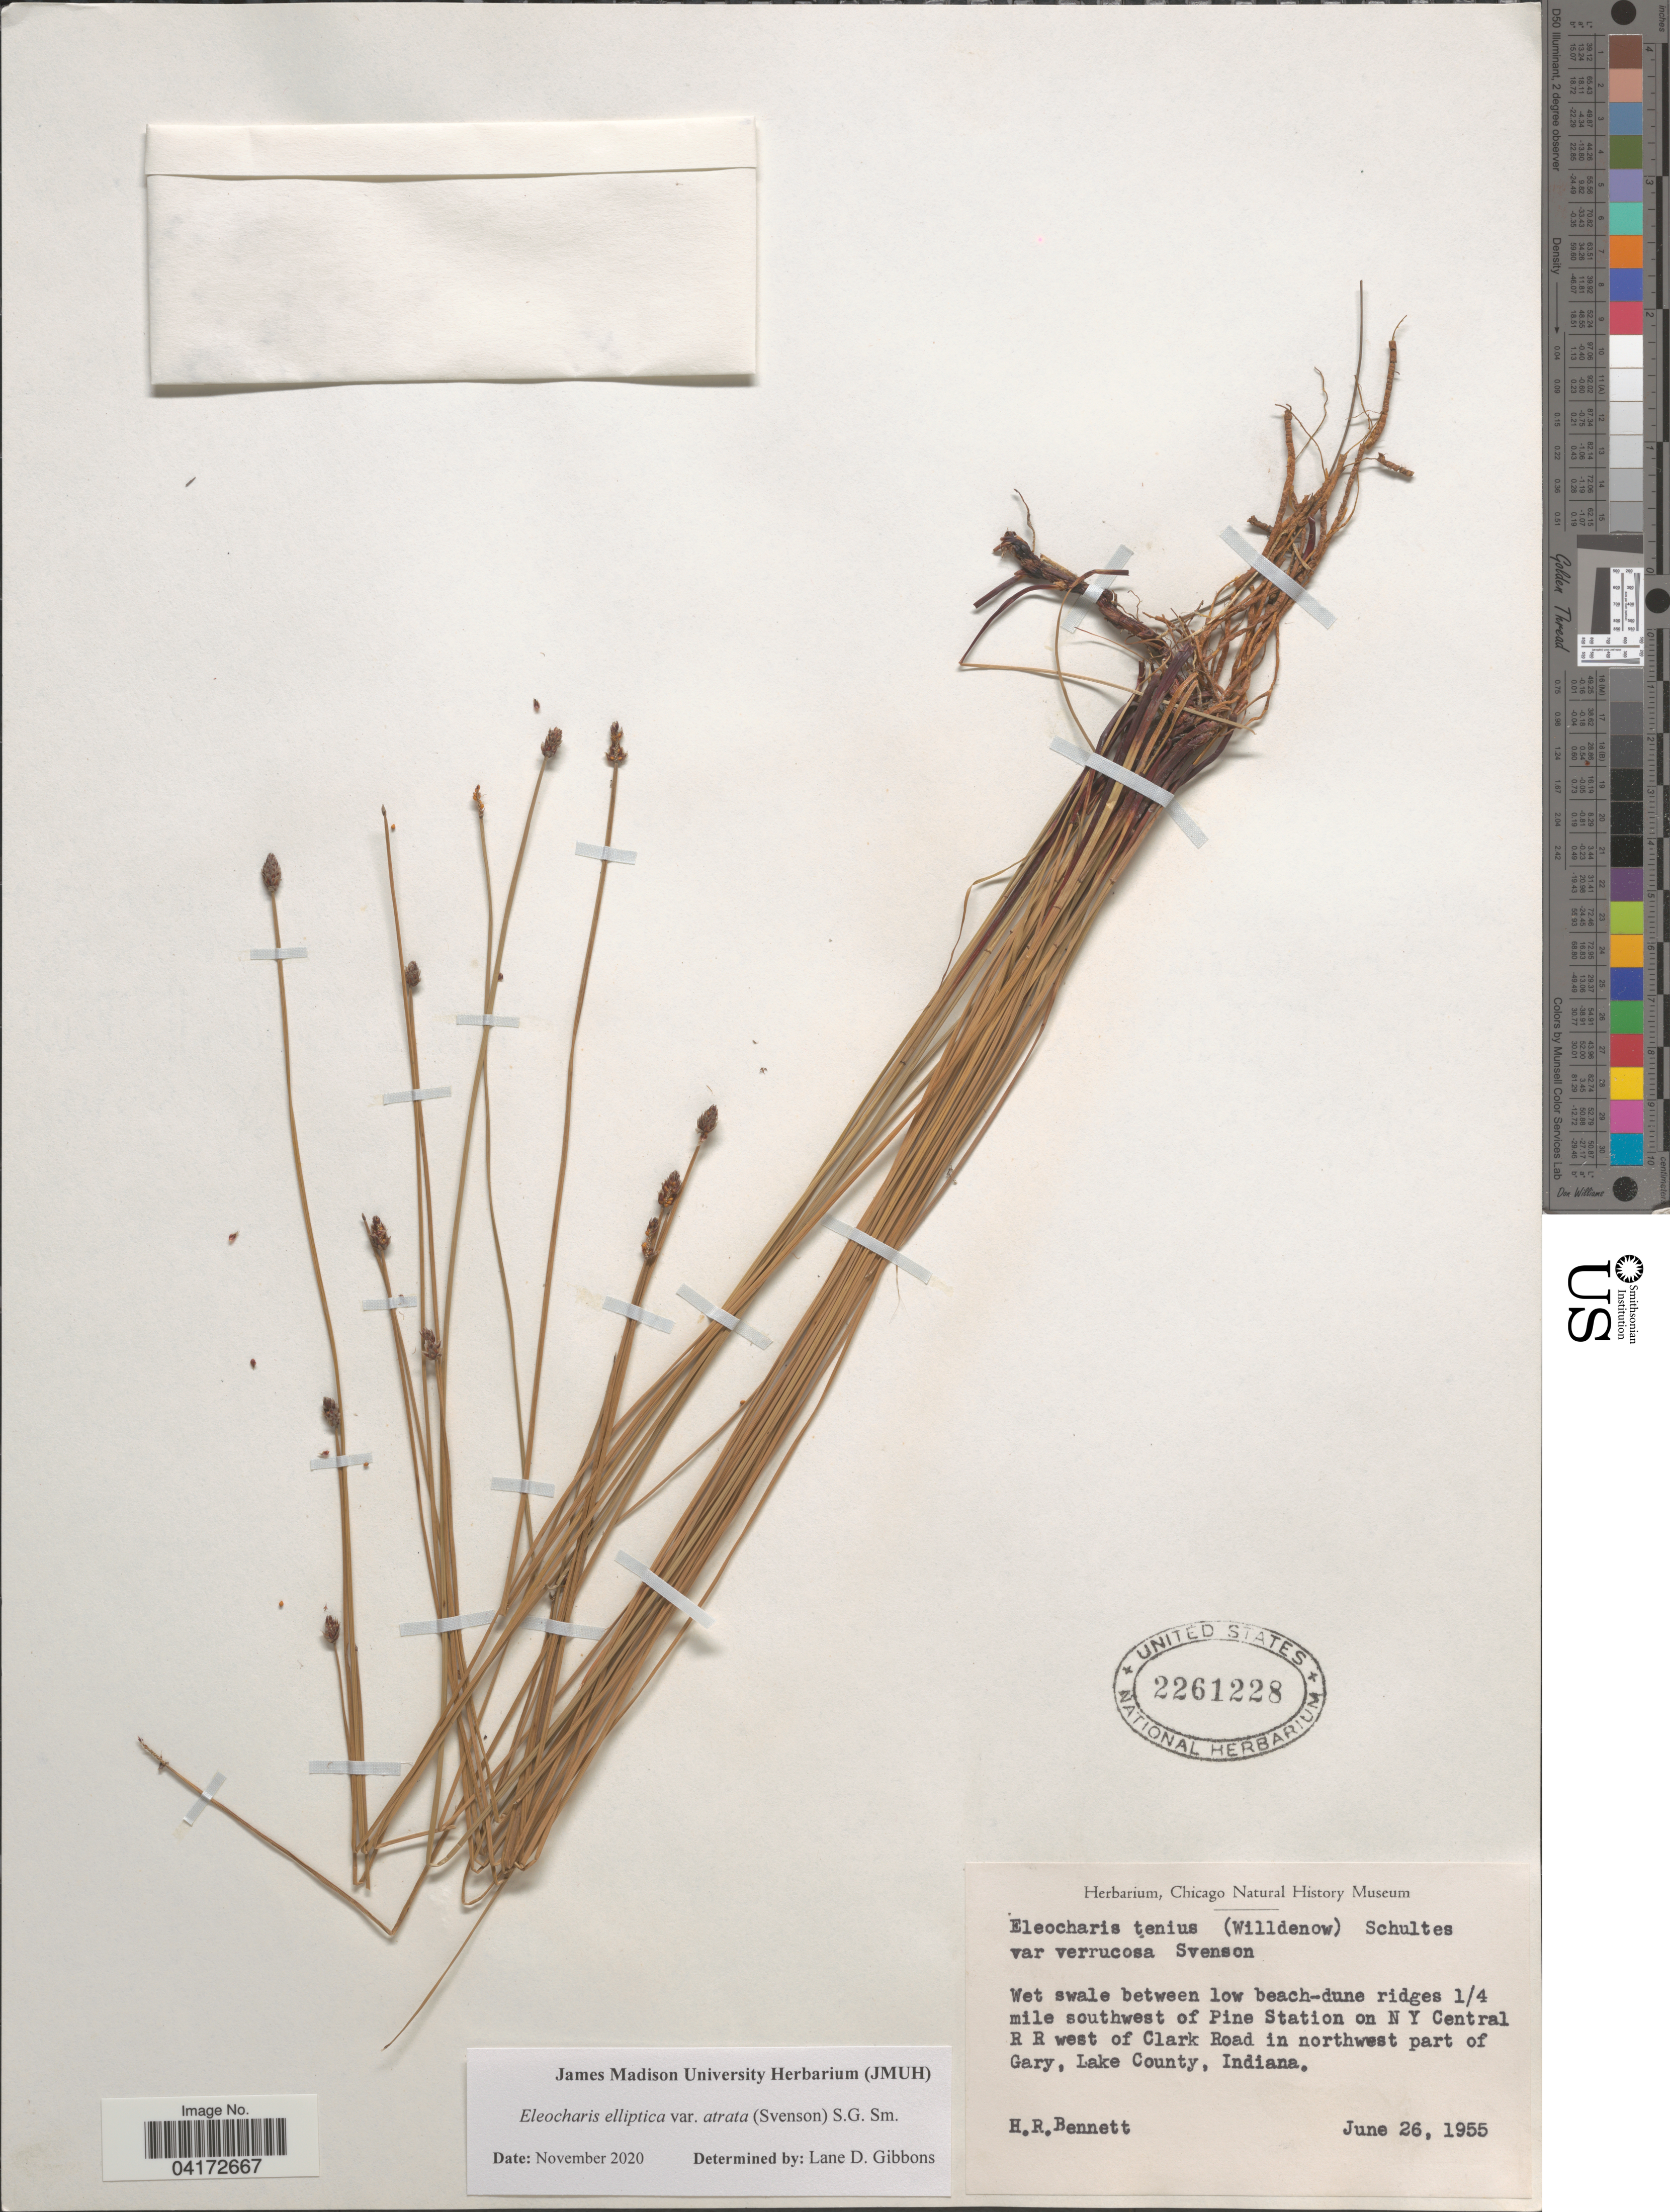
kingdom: Plantae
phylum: Tracheophyta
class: Liliopsida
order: Poales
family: Cyperaceae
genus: Eleocharis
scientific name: Eleocharis elliptica var. atrata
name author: (Svenson) S.G. Sm.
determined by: Gibbons, Lane D.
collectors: H. R. Bennett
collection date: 1955-06-26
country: United States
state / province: Indiana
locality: Wet swale between low beach-dune ridges 1/4 mile southwest of Pine Station on N Y Central R R west of Clark Road in northwest part of Gary, Lake County.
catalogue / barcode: US 2261228